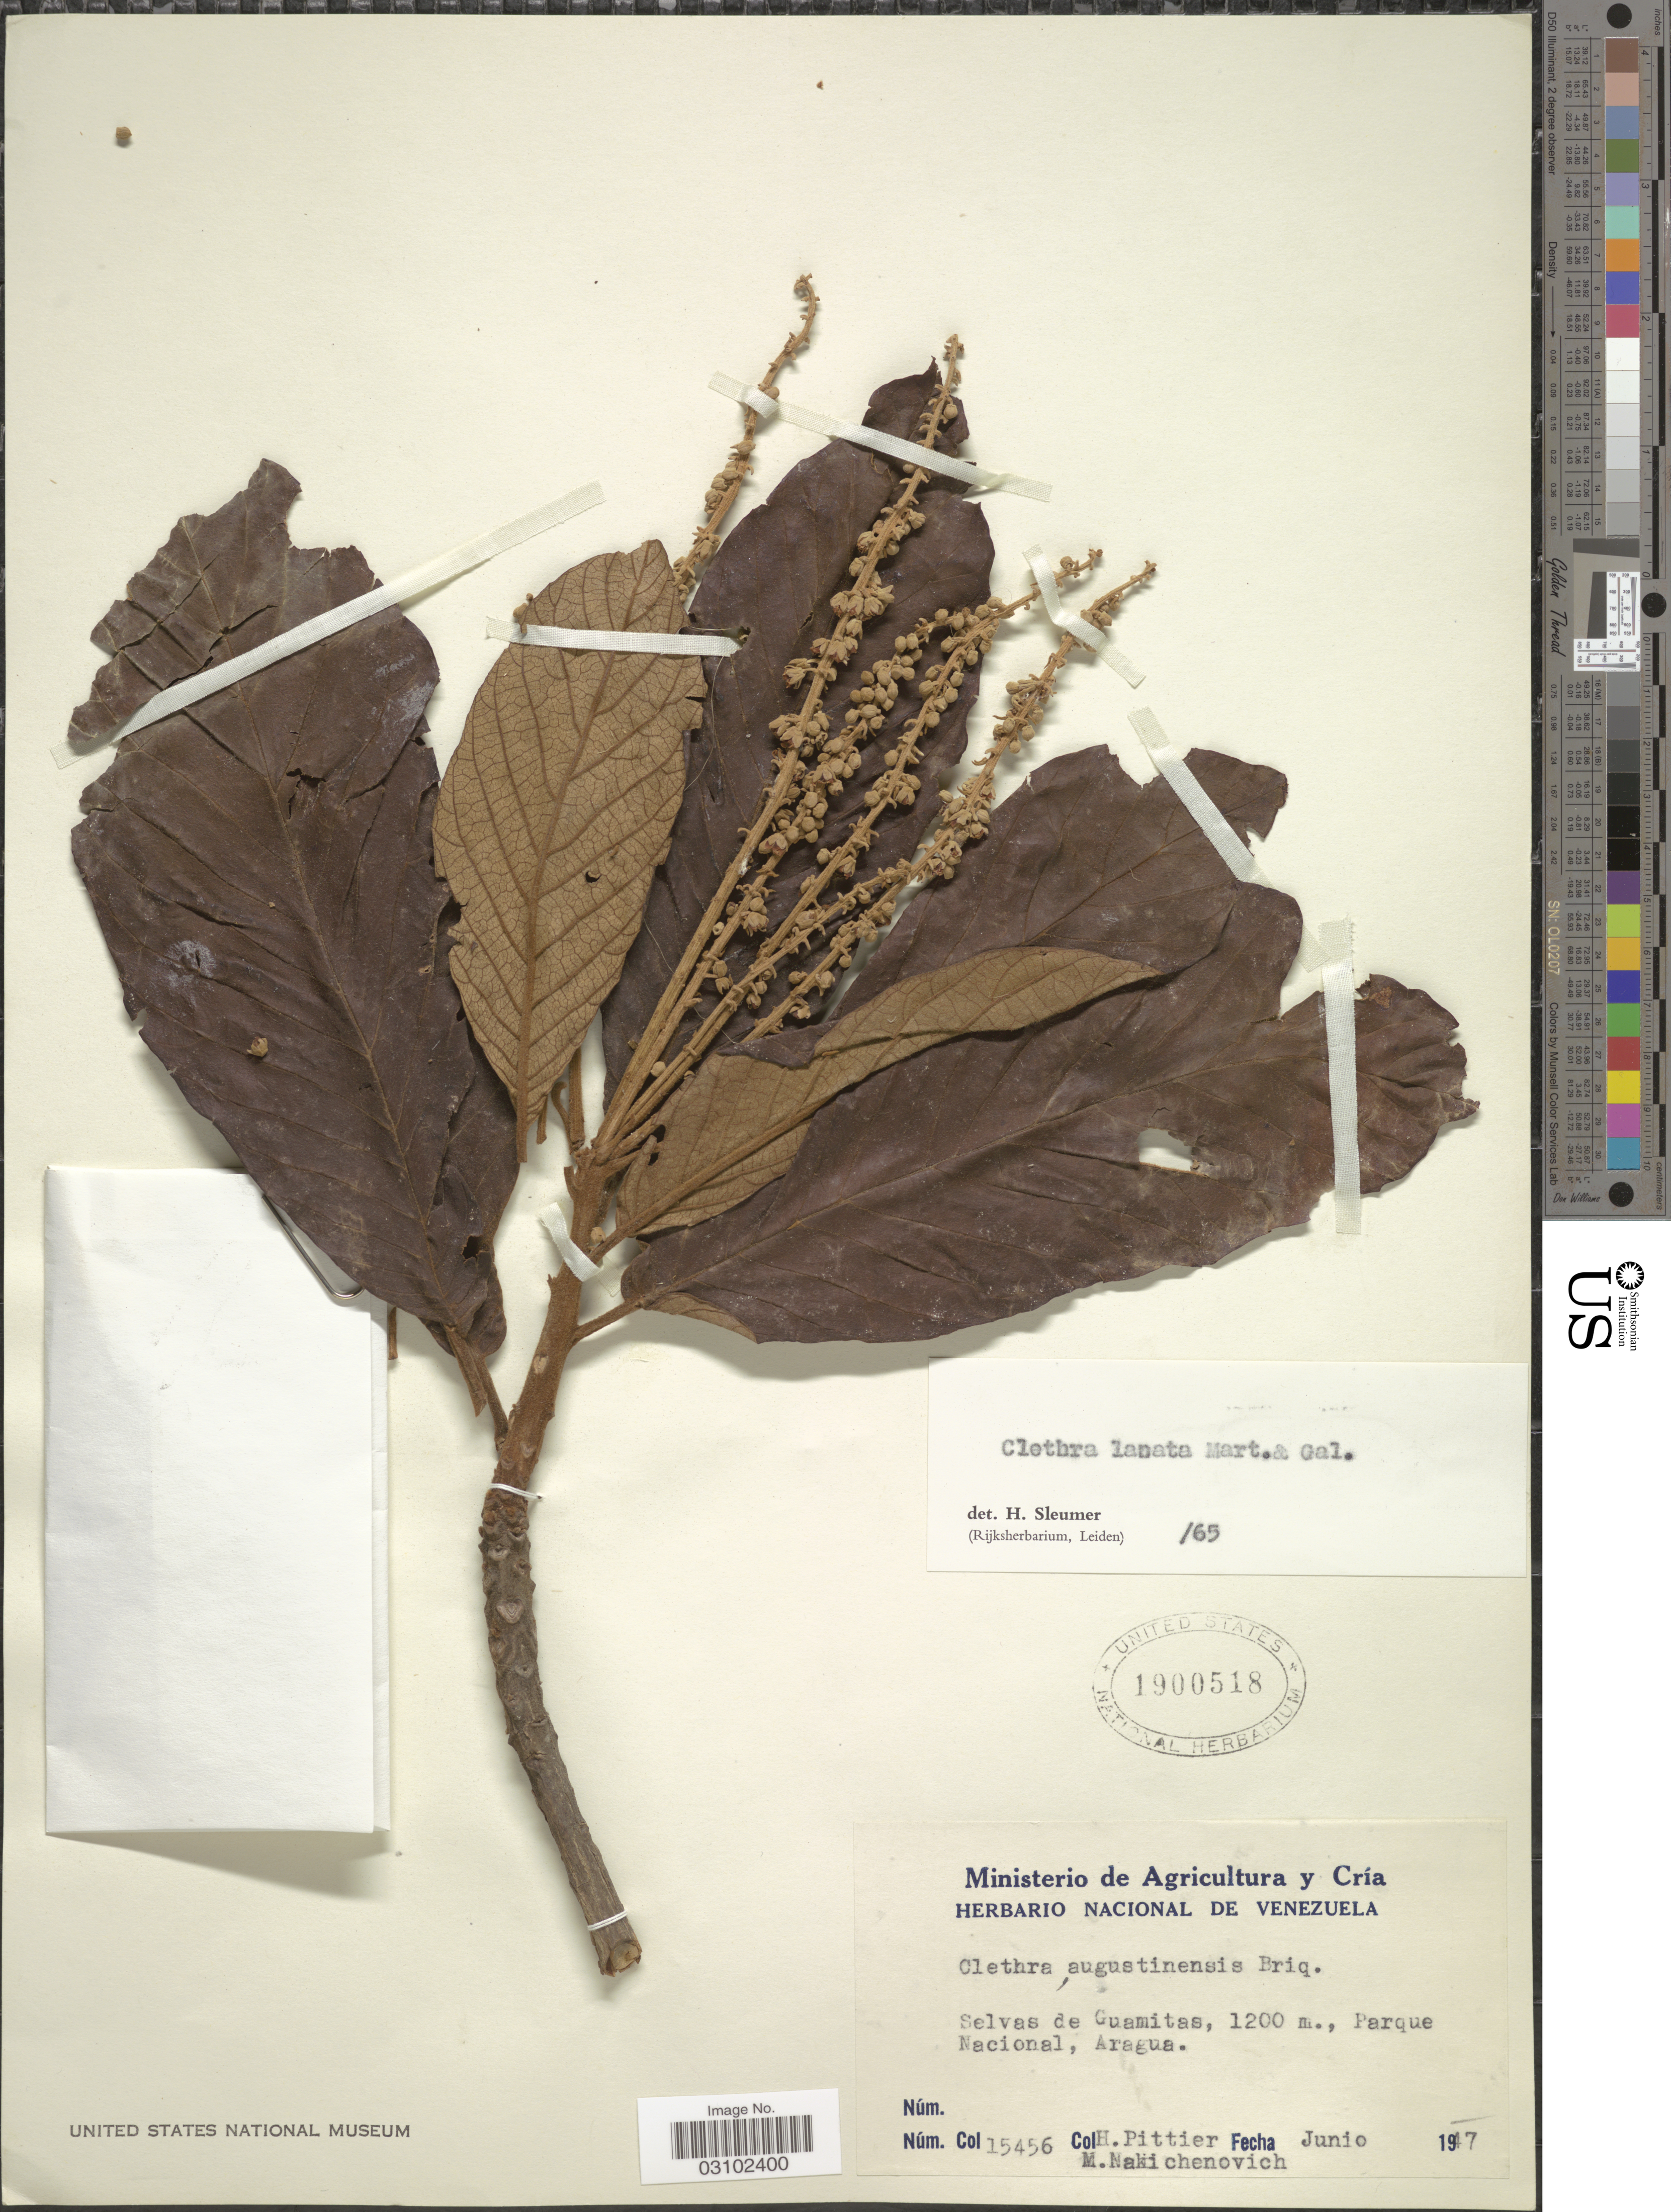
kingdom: Plantae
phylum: Tracheophyta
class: Magnoliopsida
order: Ericales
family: Clethraceae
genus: Clethra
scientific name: Clethra lanata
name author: M. Martens & Galeotti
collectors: H. F. Pittier & M. Nakichenovich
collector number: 15456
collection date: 1947-06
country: Venezuela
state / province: Aragua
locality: Selvas de Guamitas, Parque Nacional.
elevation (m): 1200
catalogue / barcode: US 1900518